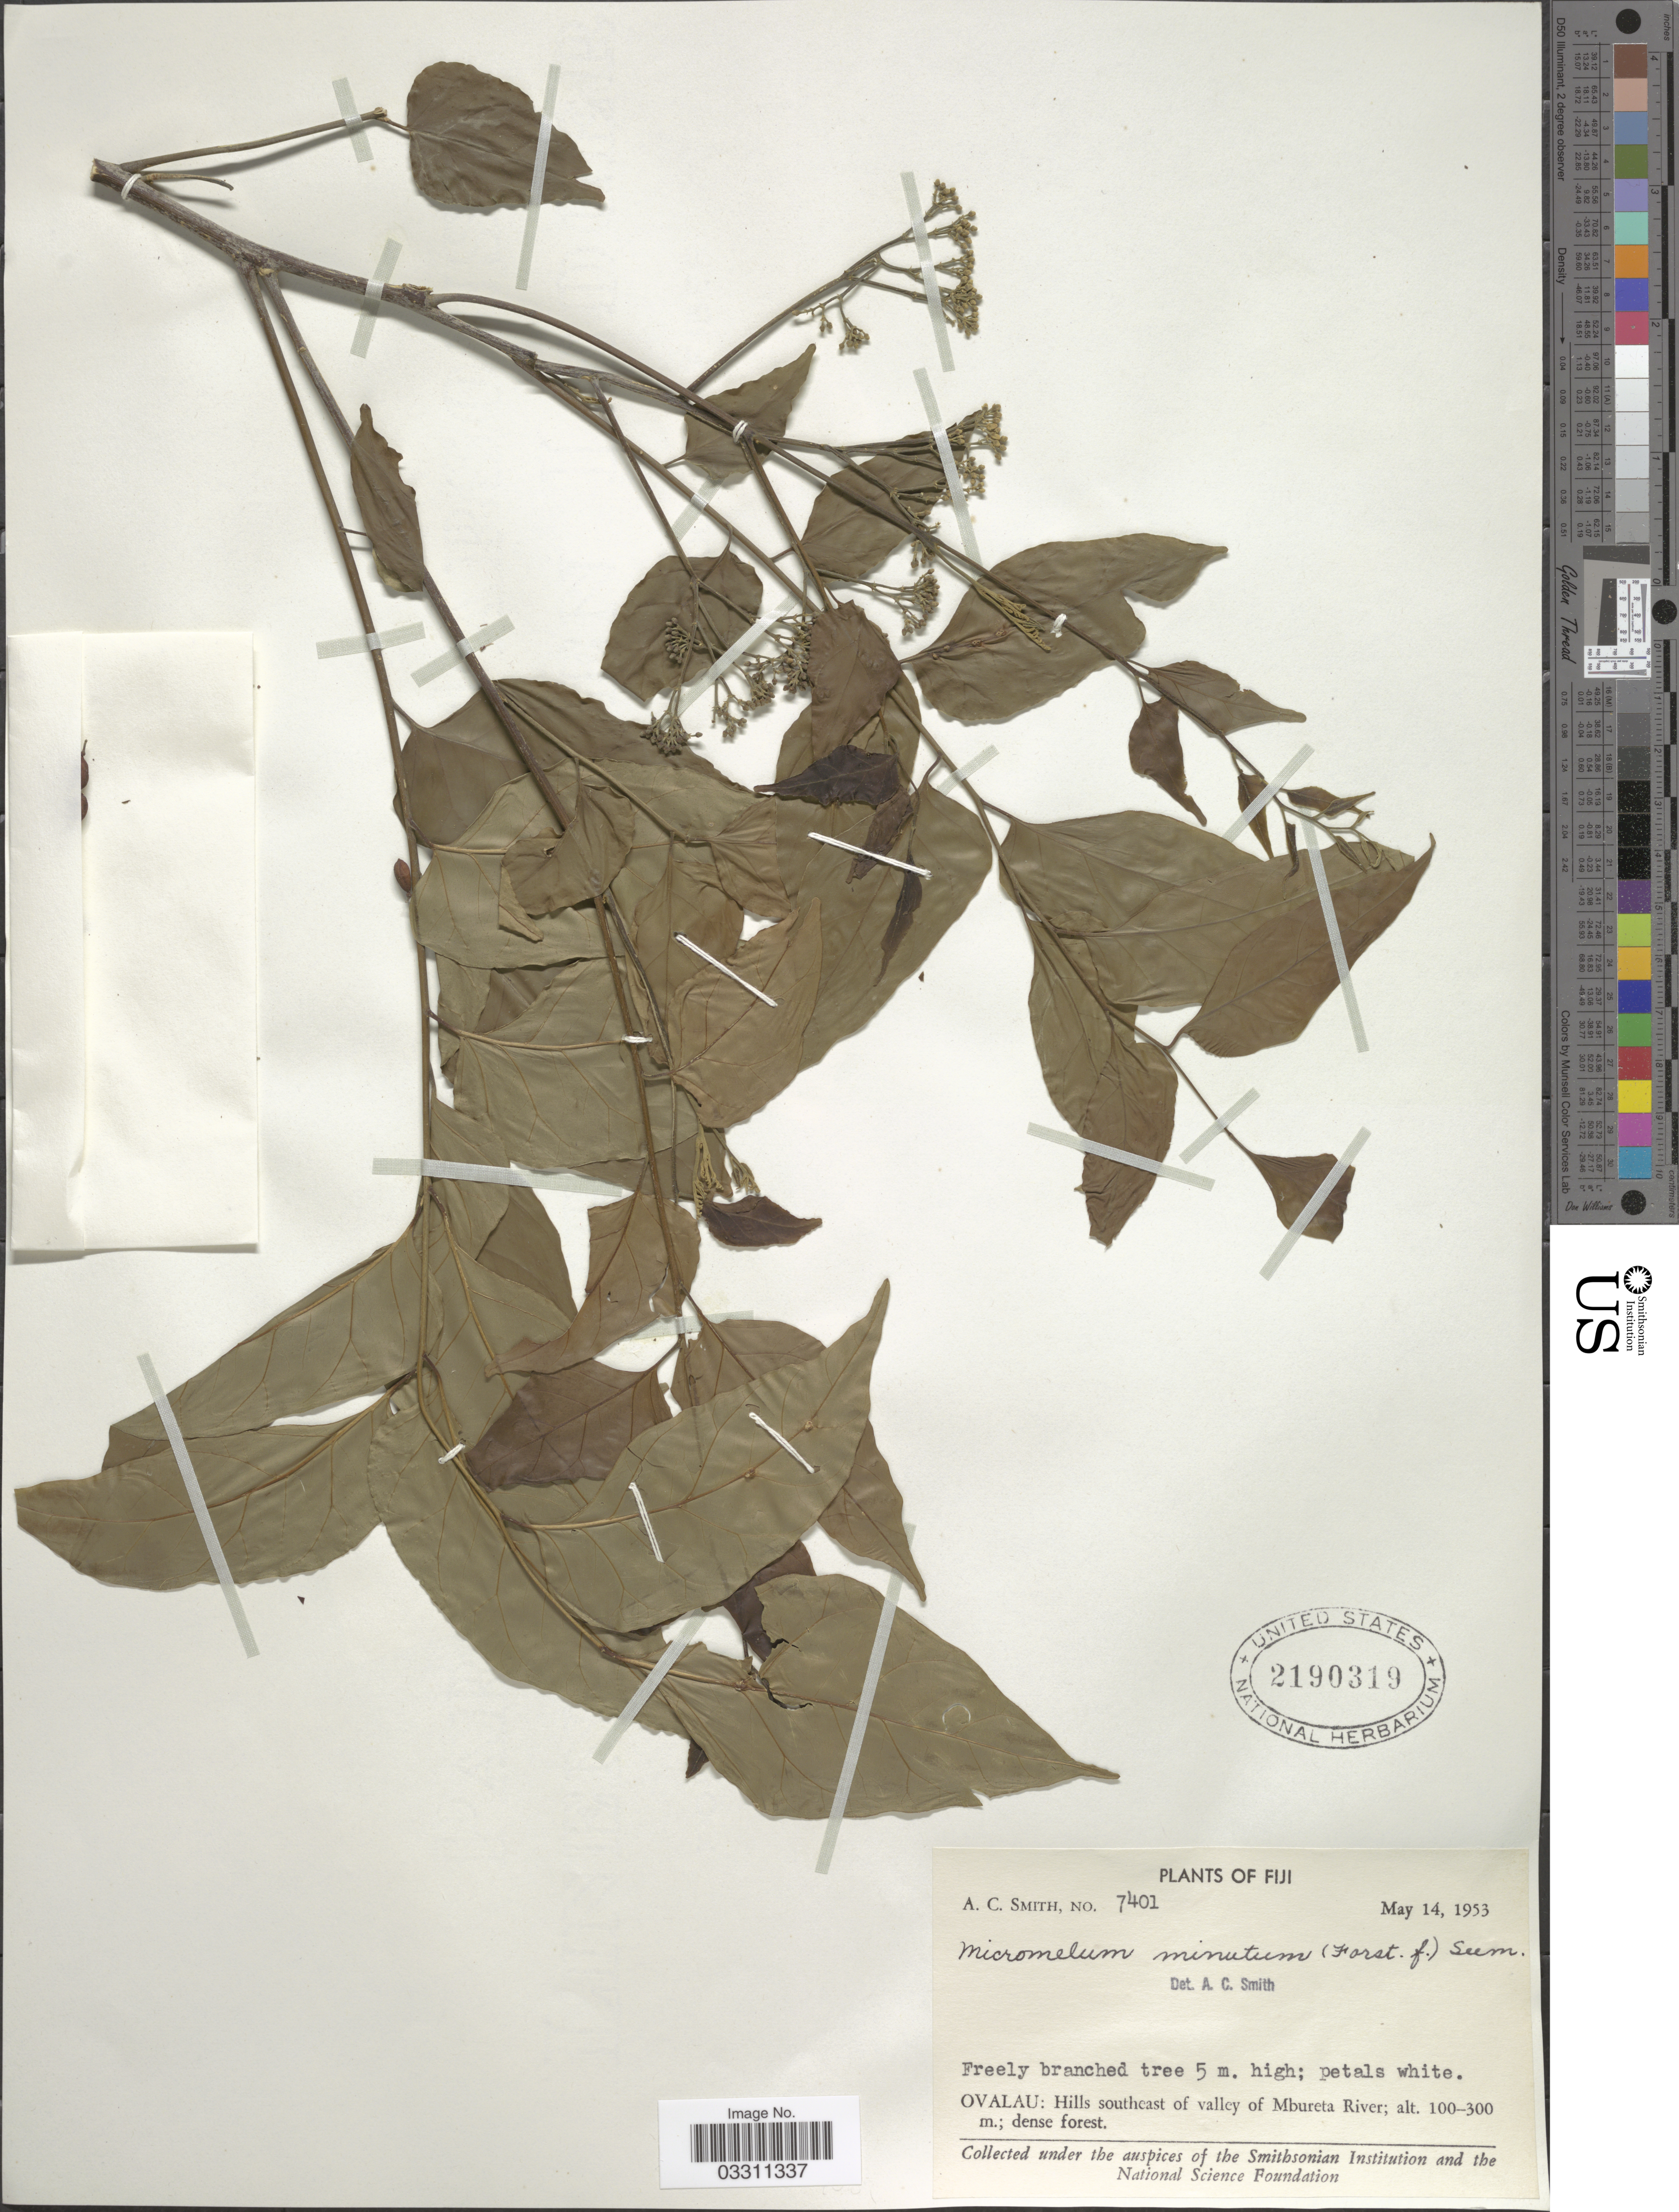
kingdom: Plantae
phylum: Tracheophyta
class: Magnoliopsida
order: Sapindales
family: Rutaceae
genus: Micromelum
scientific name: Micromelum minutum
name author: (G. Forst.) Wight & Arn.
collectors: A. C. Smith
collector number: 7401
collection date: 1953-05-14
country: Fiji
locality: Ovalau: Hills southeast of valley of Mbureta River.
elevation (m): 100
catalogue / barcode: US 2190319